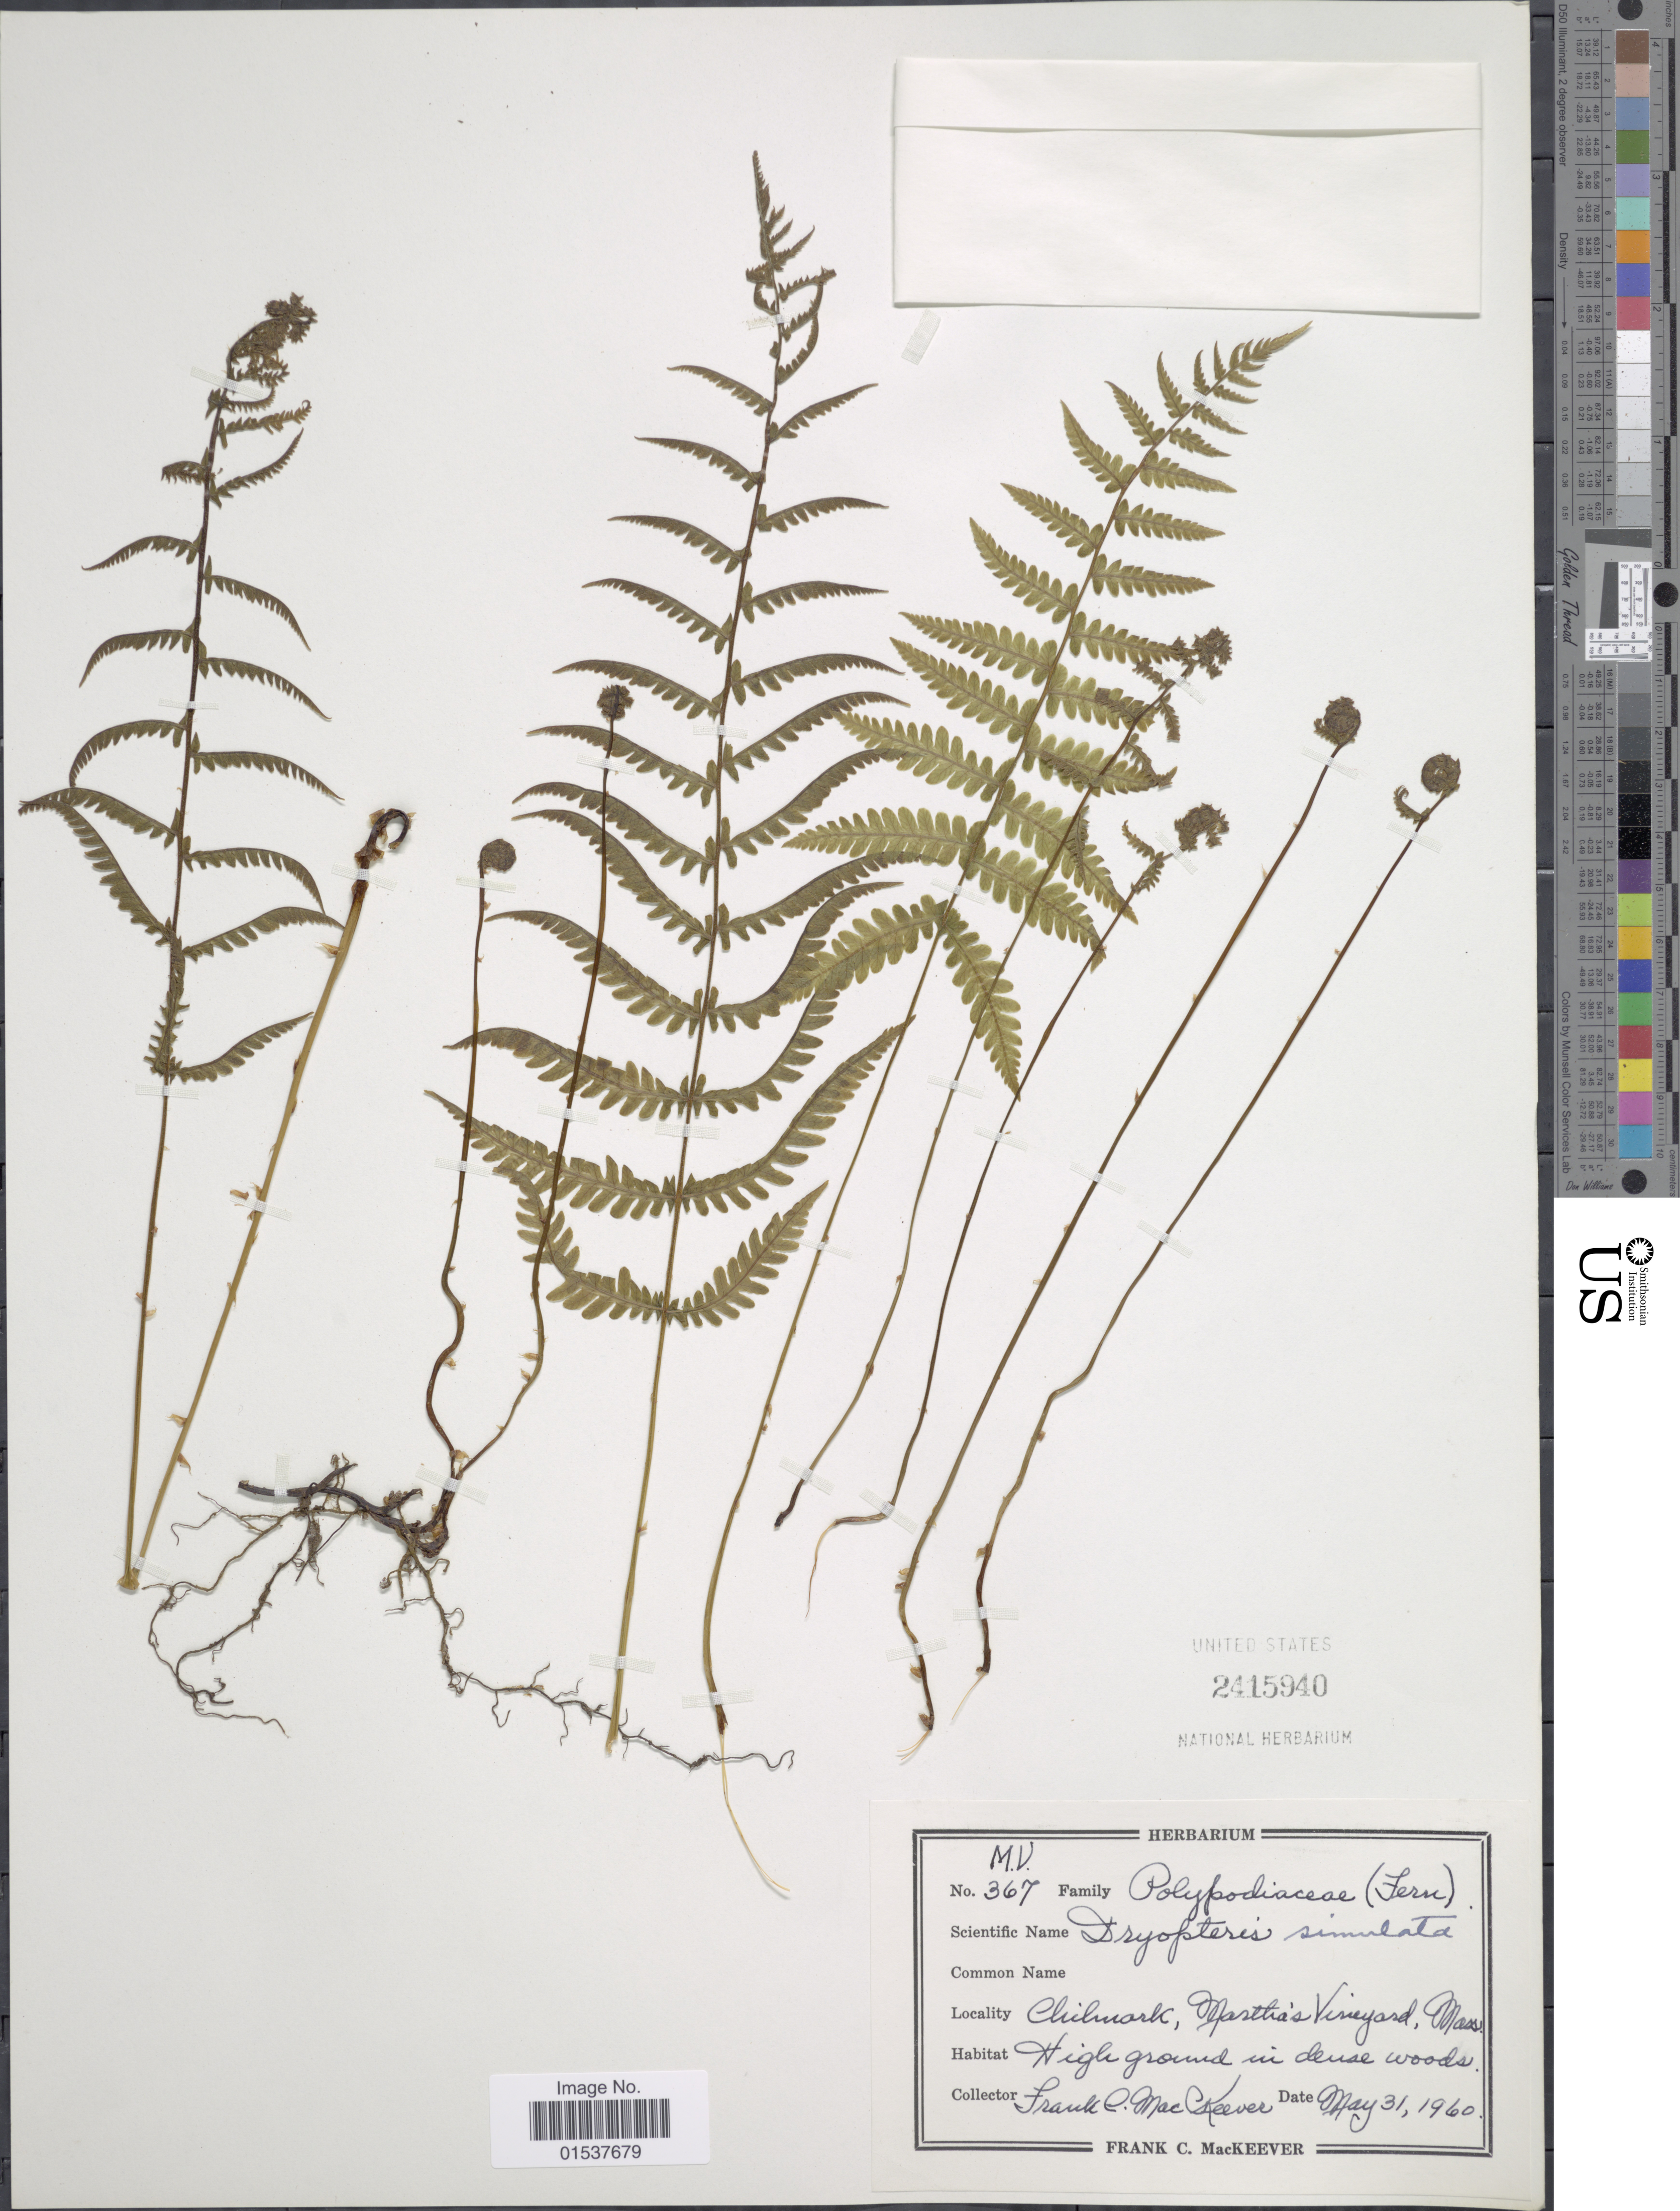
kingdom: Plantae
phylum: Tracheophyta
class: Polypodiopsida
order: Polypodiales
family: Thelypteridaceae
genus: Parathelypteris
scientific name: Parathelypteris simulata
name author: (Davenp.) Holttum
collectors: F. C. MacKeever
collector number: MV367*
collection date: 1960-05-31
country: United States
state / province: Massachusetts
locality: Chilmark, Martha's Vineyard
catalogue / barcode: US 2415940